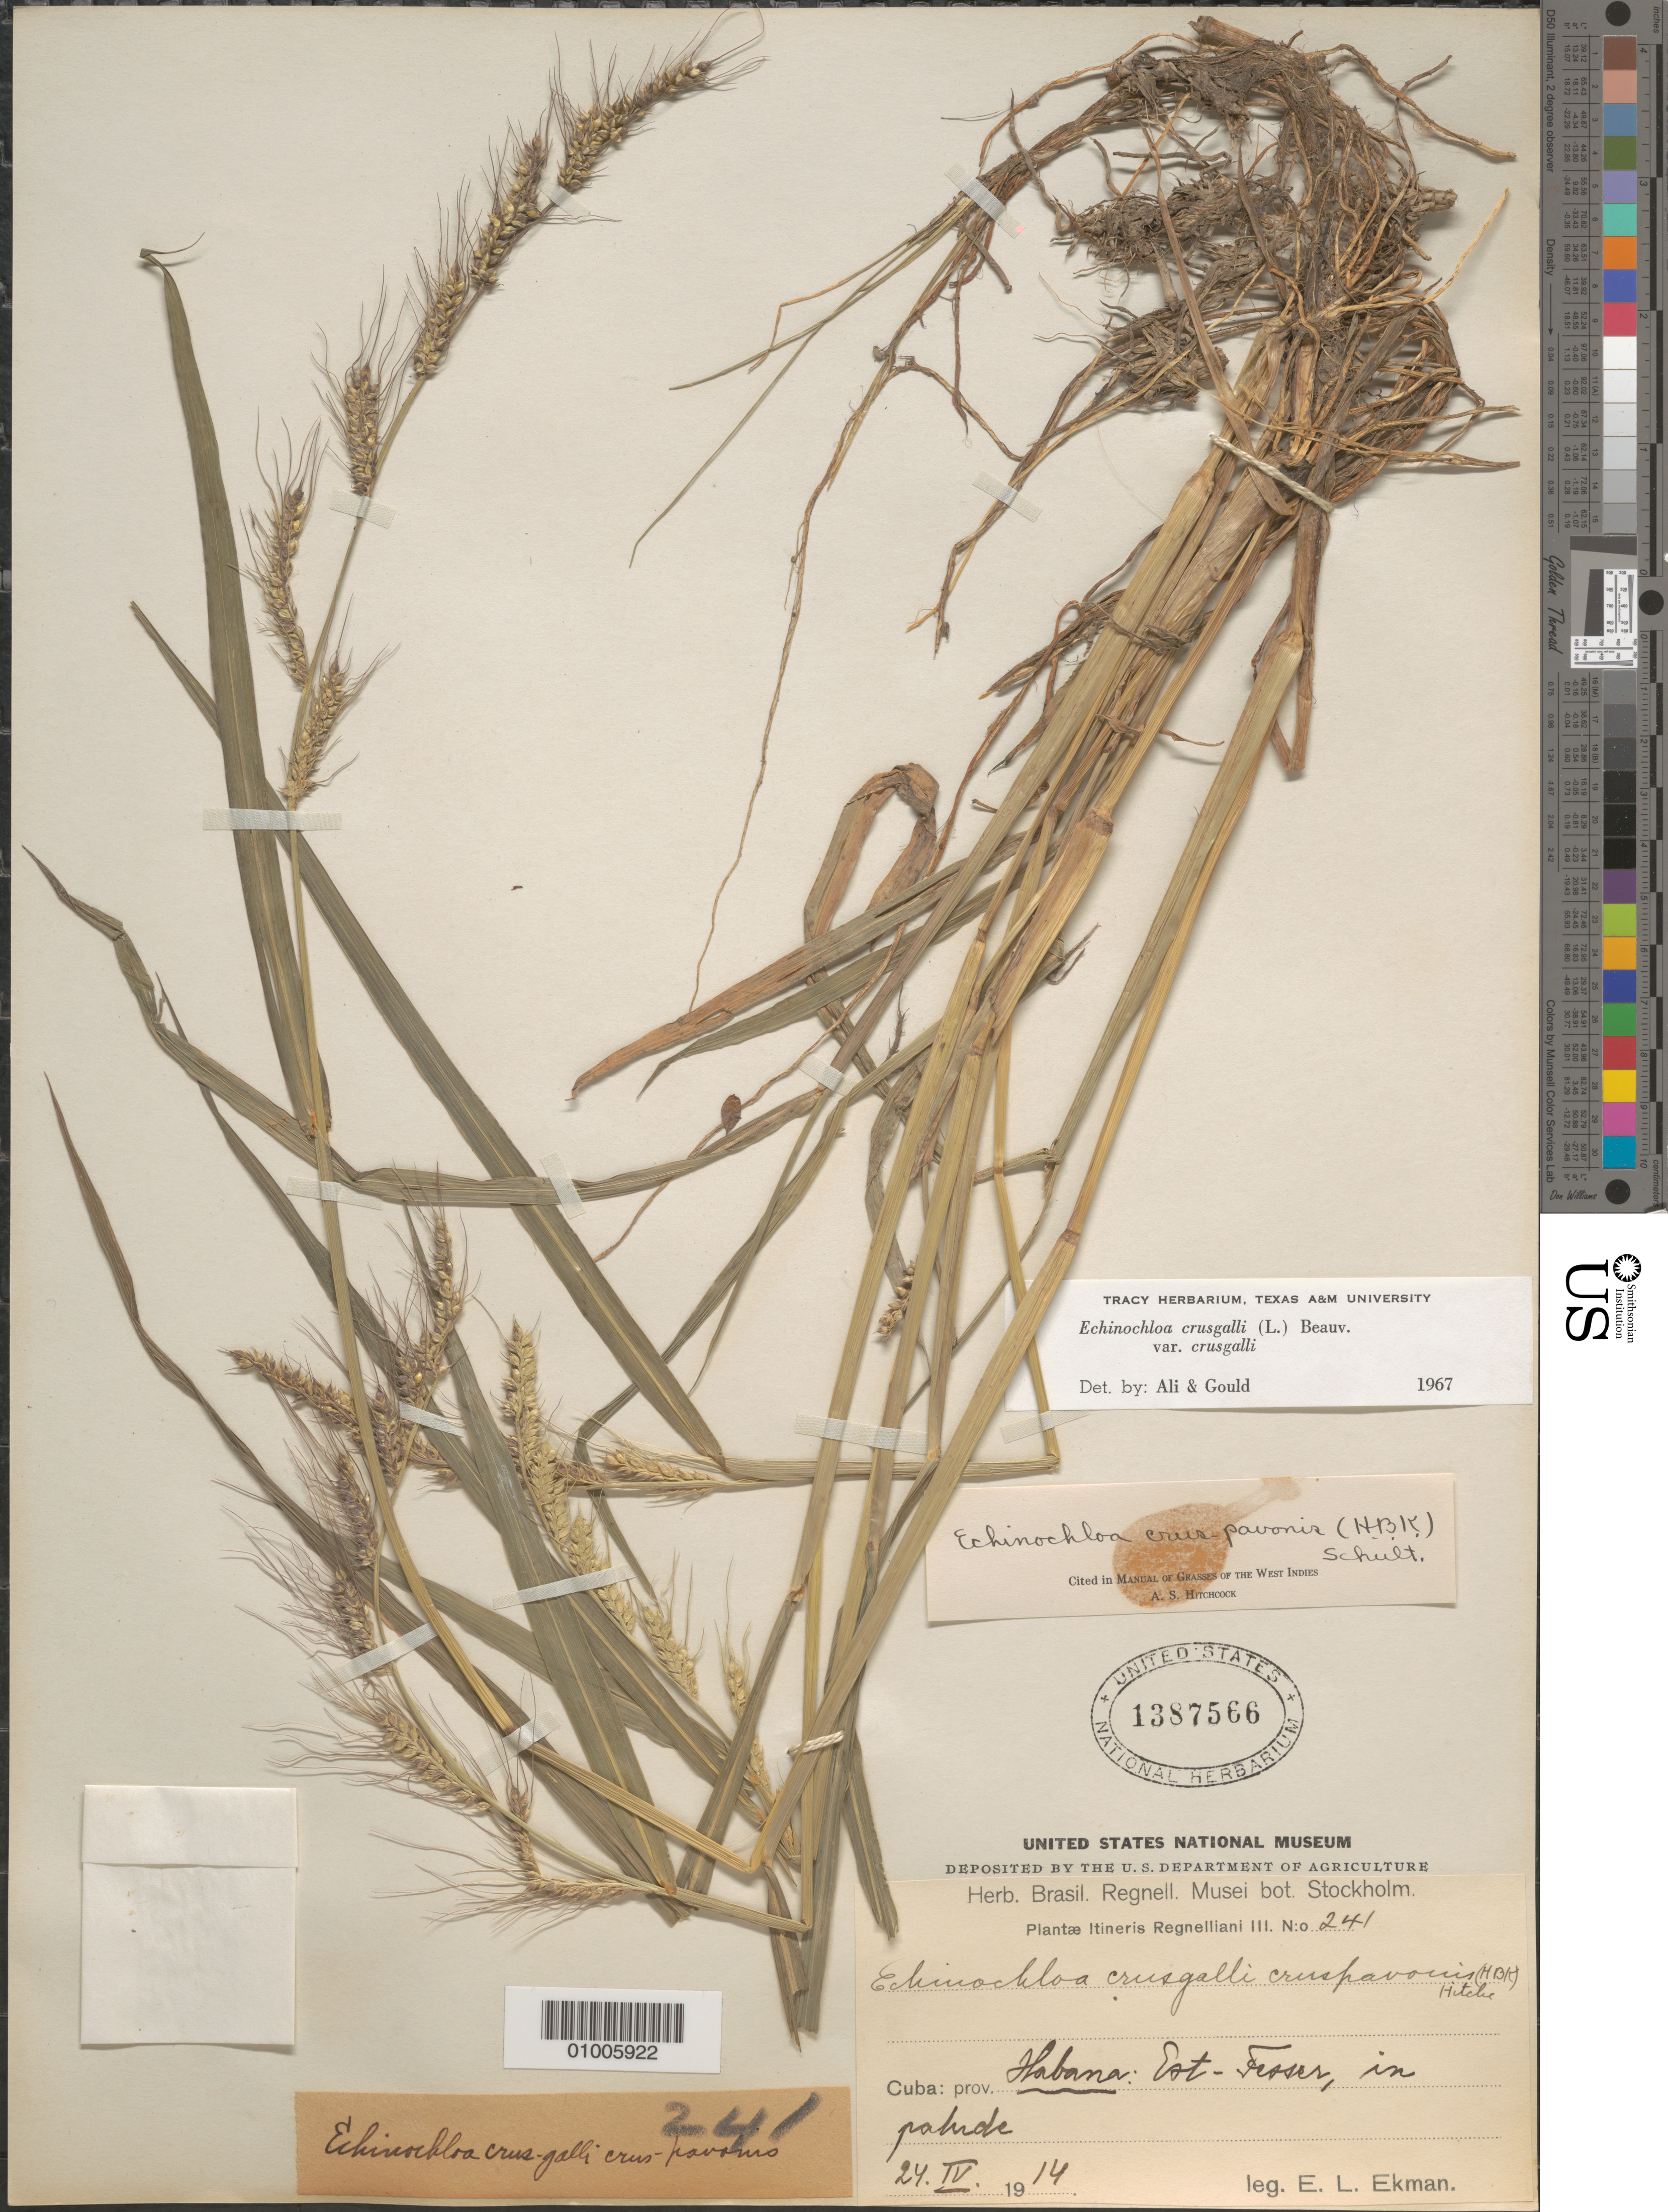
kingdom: Plantae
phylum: Tracheophyta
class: Liliopsida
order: Poales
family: Poaceae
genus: Echinochloa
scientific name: Echinochloa crus-pavonis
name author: (Kunth) Schult.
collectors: E. L. Ekman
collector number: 241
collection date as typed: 24 Apr 1914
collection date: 1914-04-24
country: Cuba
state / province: La Habana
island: Cuba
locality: La Habana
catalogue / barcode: US 1387566